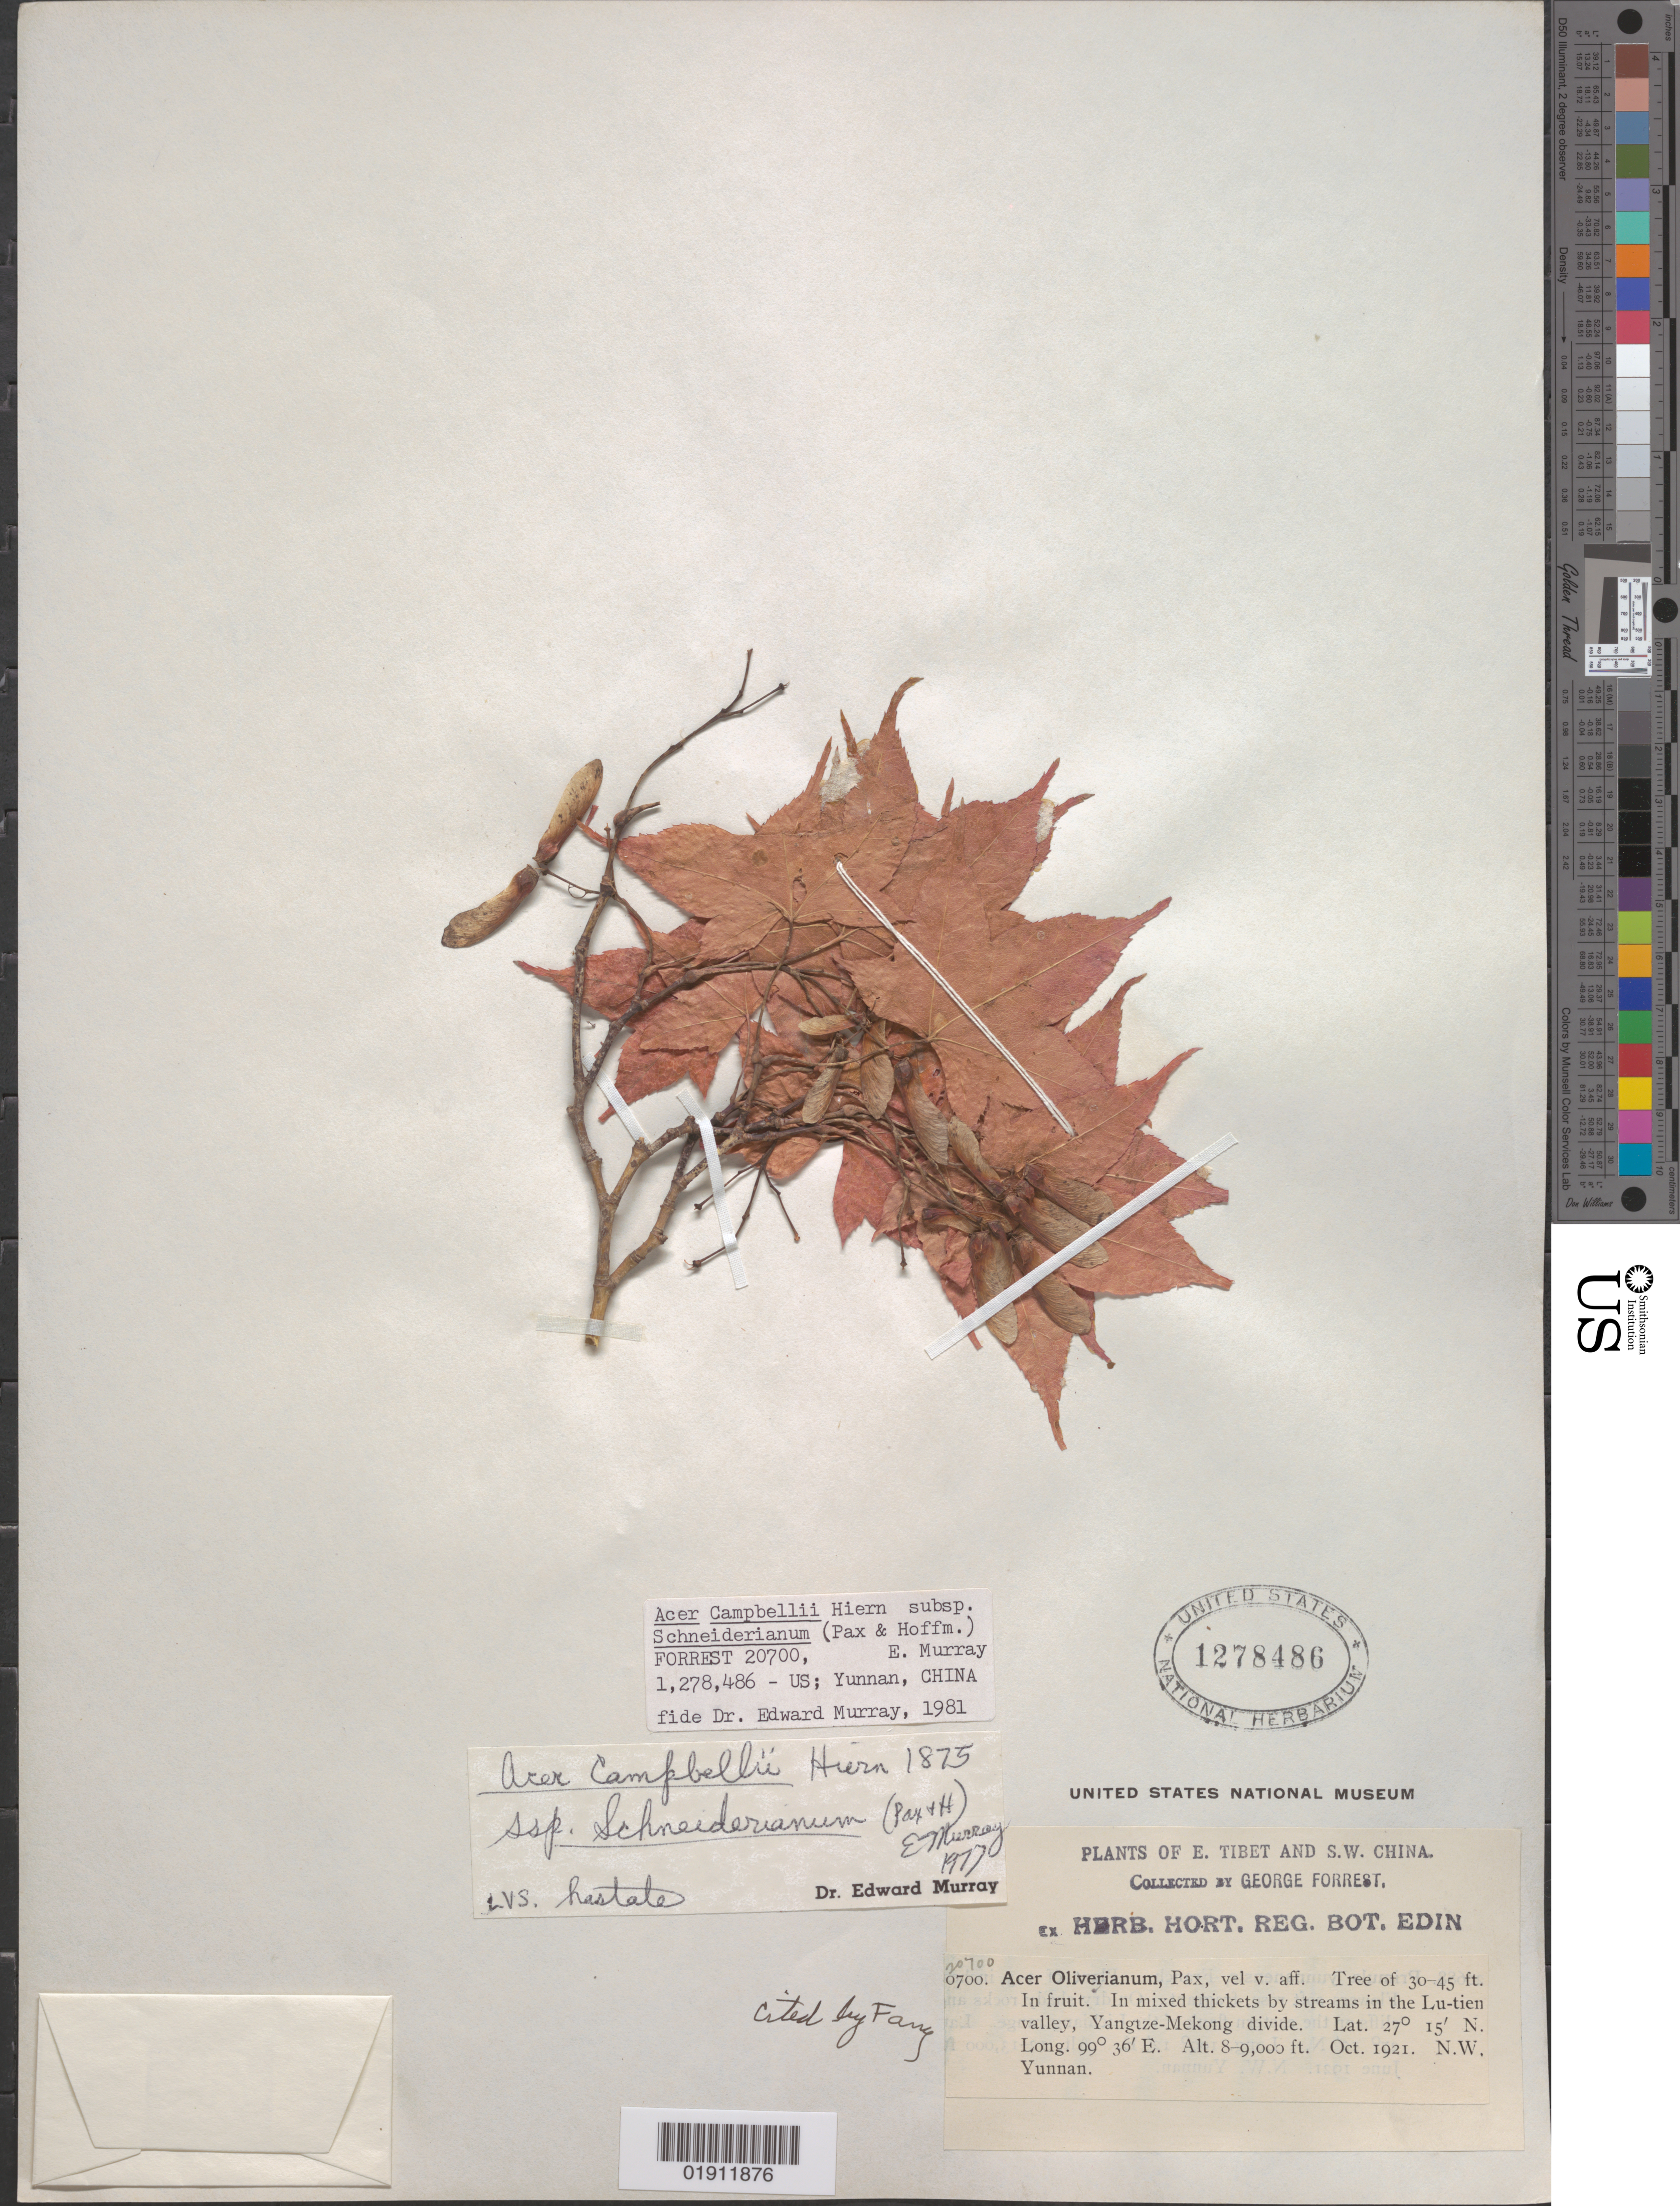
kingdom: Plantae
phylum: Tracheophyta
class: Magnoliopsida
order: Sapindales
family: Sapindaceae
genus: Acer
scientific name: Acer campbellii subsp. schneiderianum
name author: (Pax & K. Hoffm.) A.E. Murray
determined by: Murray, Edward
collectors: G. Forrest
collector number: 20700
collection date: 1921-10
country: China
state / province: Yunnan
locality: NW Yunnan, in the Lu-tien valley, Yangtze-Mekong divide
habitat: In mixed thickets by streams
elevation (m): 2438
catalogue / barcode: US 1278486